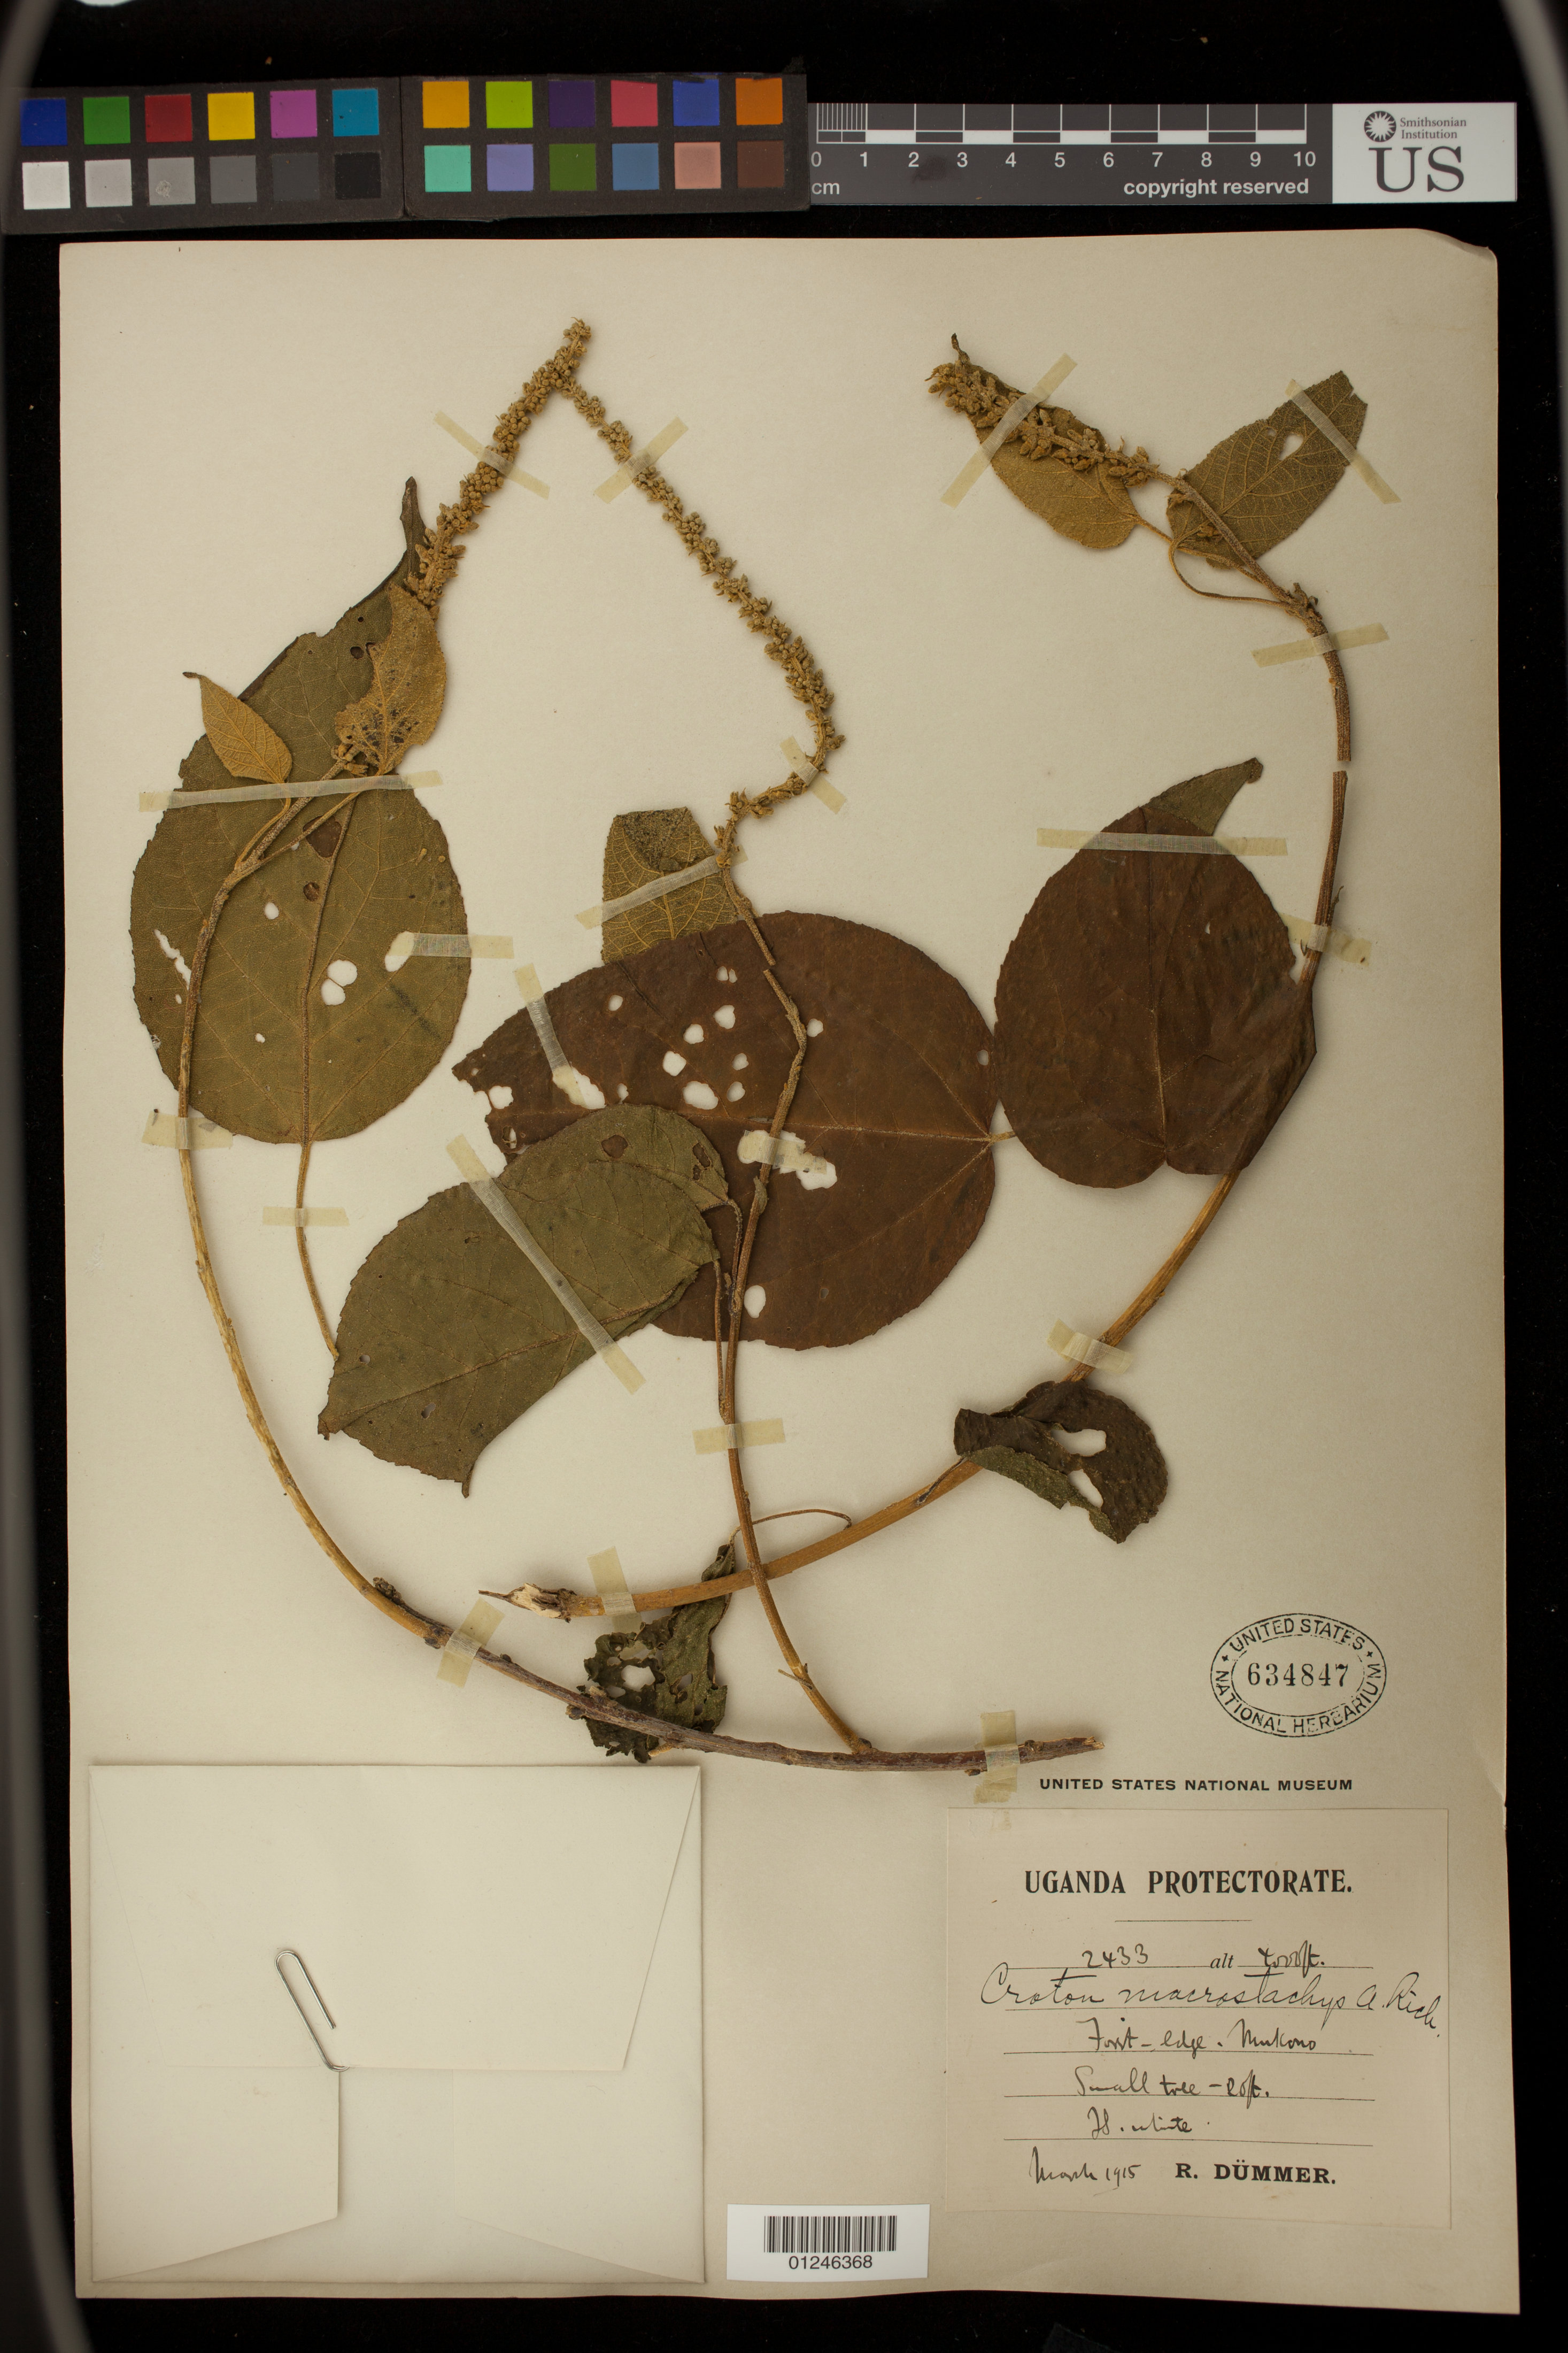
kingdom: Plantae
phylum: Tracheophyta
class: Magnoliopsida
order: Malpighiales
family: Euphorbiaceae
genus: Croton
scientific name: Croton macrostachyus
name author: Hochst. ex Delile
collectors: R. Dümmer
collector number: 2433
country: Uganda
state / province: Central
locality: Forest -edge- Mukono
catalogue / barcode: US 634847